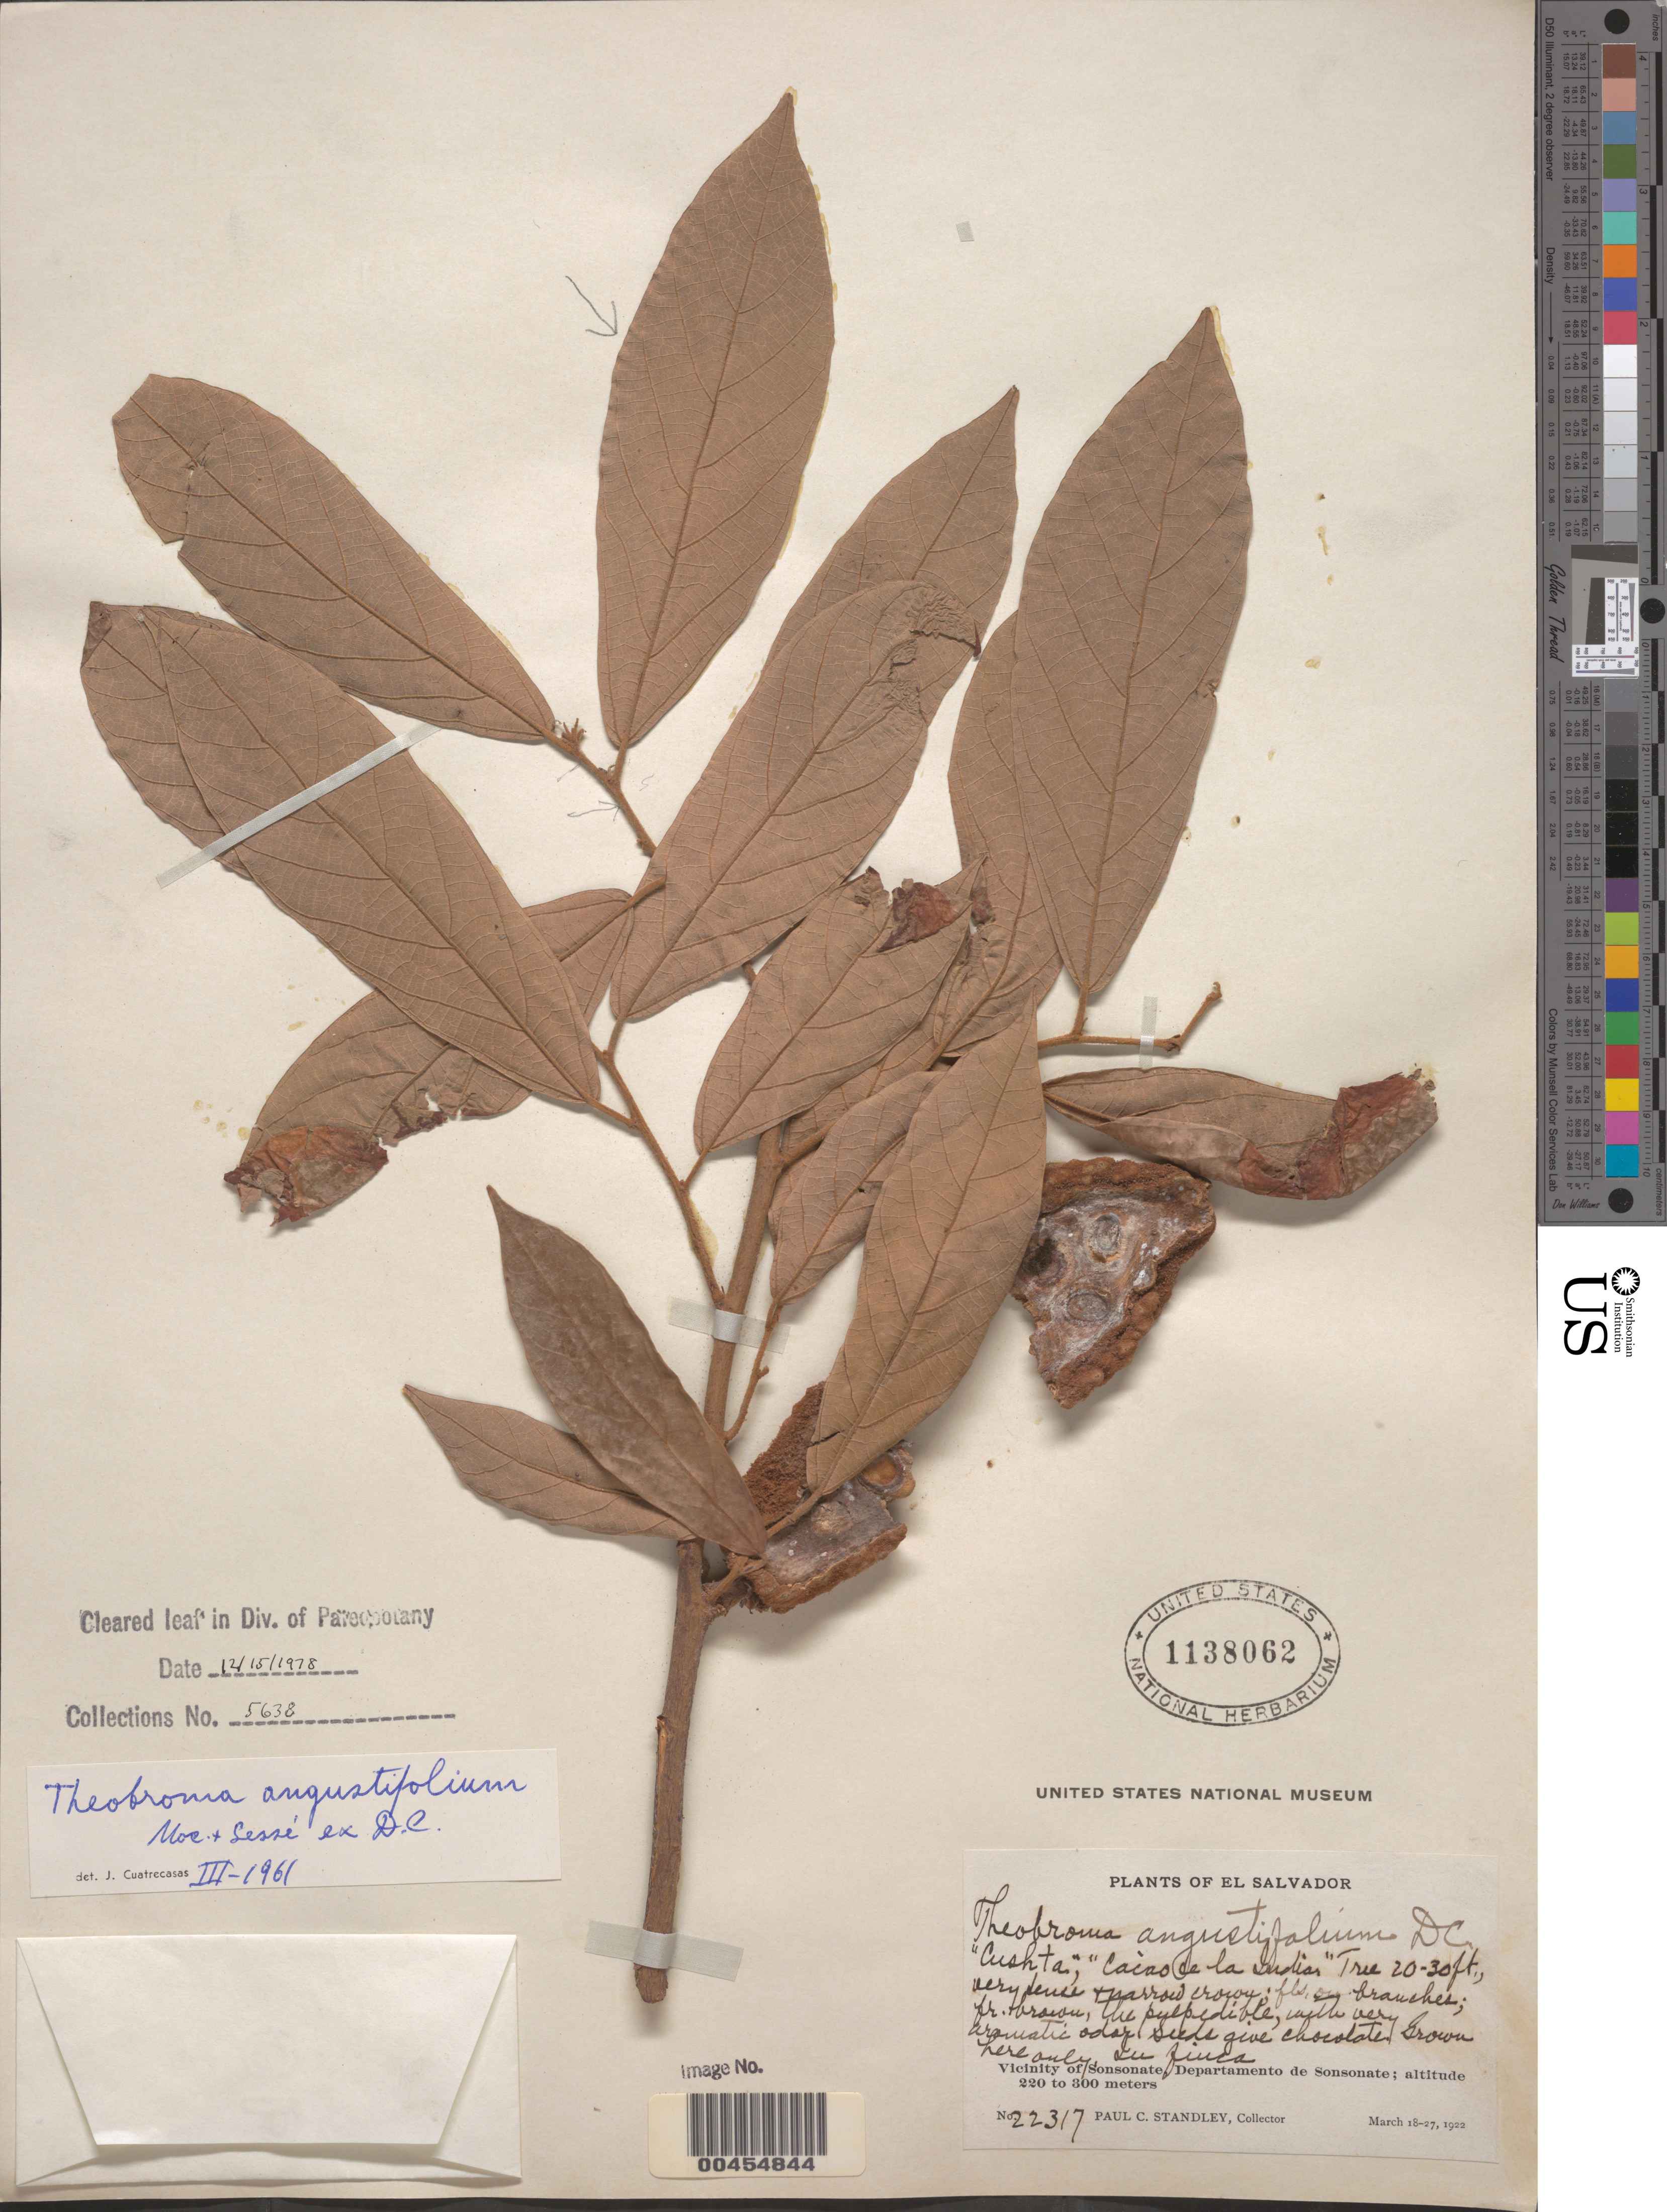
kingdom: Plantae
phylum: Tracheophyta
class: Magnoliopsida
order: Malvales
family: Malvaceae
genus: Theobroma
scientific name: Theobroma angustifolium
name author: DC.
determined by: Dorr, L. J., (BOT), Smithsonian Institution - National Museum of Natural History (UNITED STATES)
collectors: P. C. Standley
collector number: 22317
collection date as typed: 18 Mar 1922 to 27 Mar 1922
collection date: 1922-03-18/1922-03-27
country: El Salvador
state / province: Sonsonate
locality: Vicinity of Sonsonate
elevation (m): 220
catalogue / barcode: US 1138062